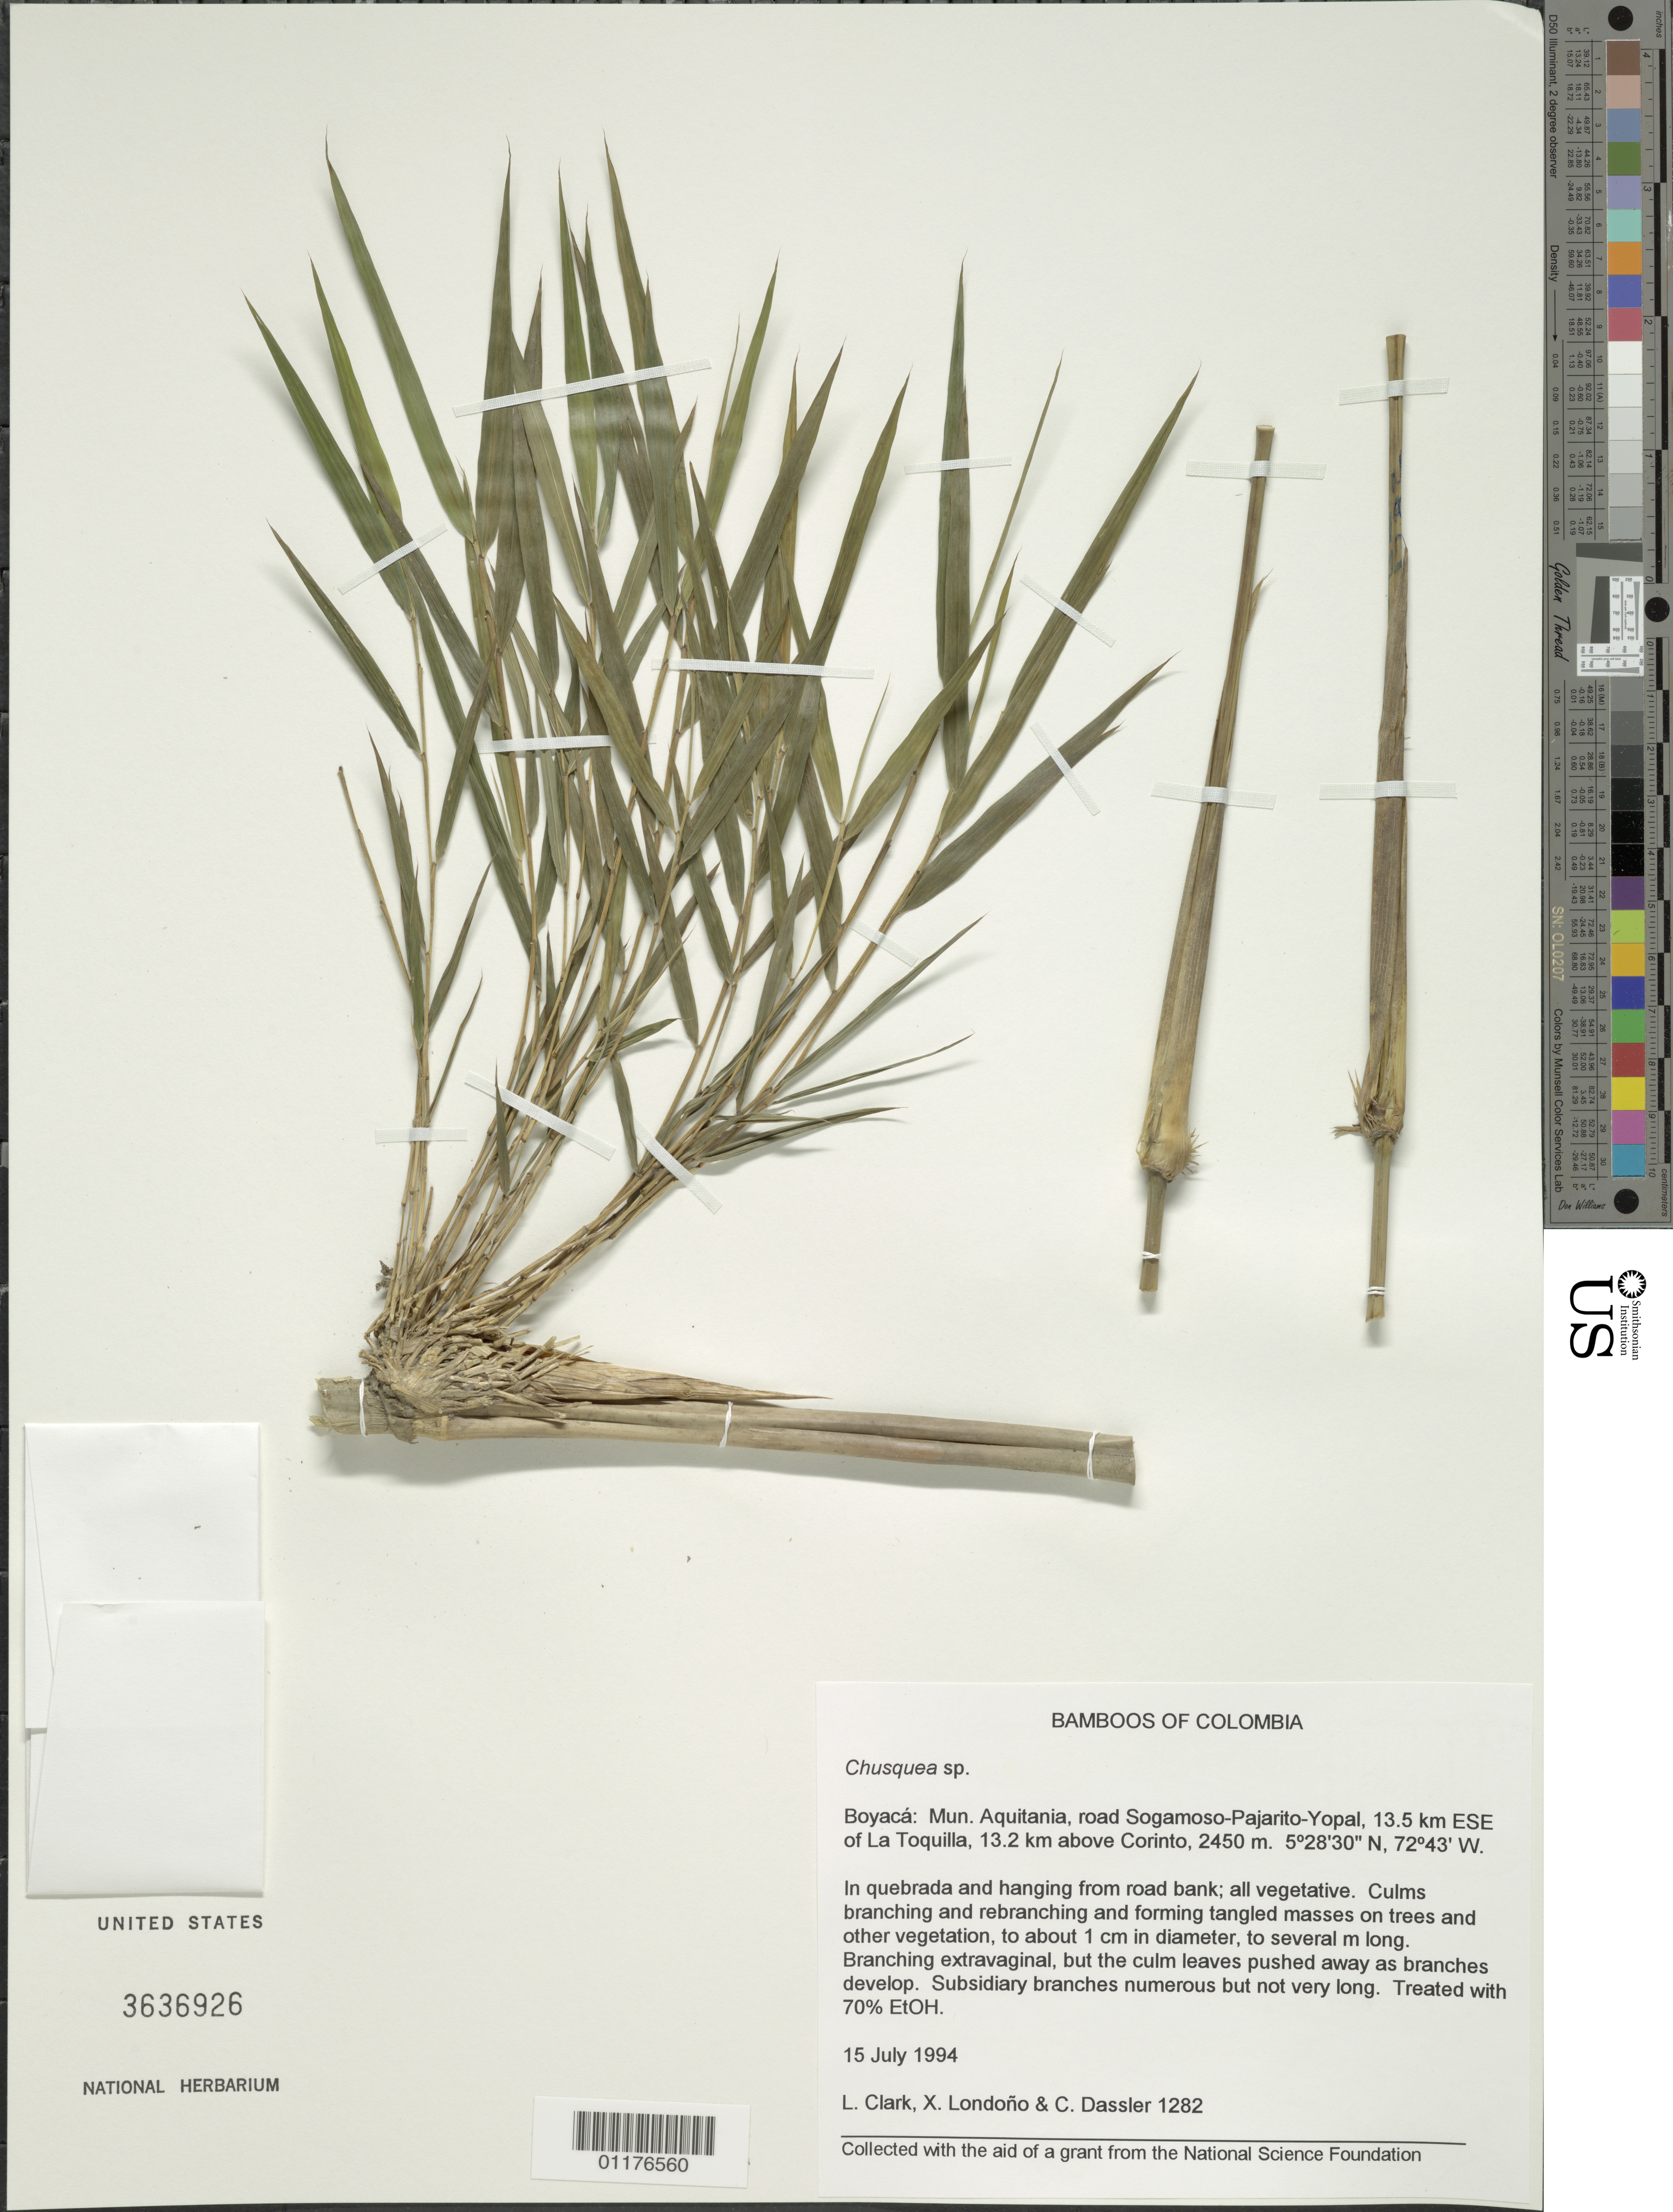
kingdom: Plantae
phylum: Tracheophyta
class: Liliopsida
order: Poales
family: Poaceae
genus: Chusquea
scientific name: Chusquea sp.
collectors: L. G. Clark, X. Londoño & C. Dassler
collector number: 1282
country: Colombia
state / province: Boyacá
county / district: Aquitania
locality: Road Spogamoso-Pajarito-Yopal, ESE of La Toquilla, above Corinto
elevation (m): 2450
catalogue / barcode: US 3636926